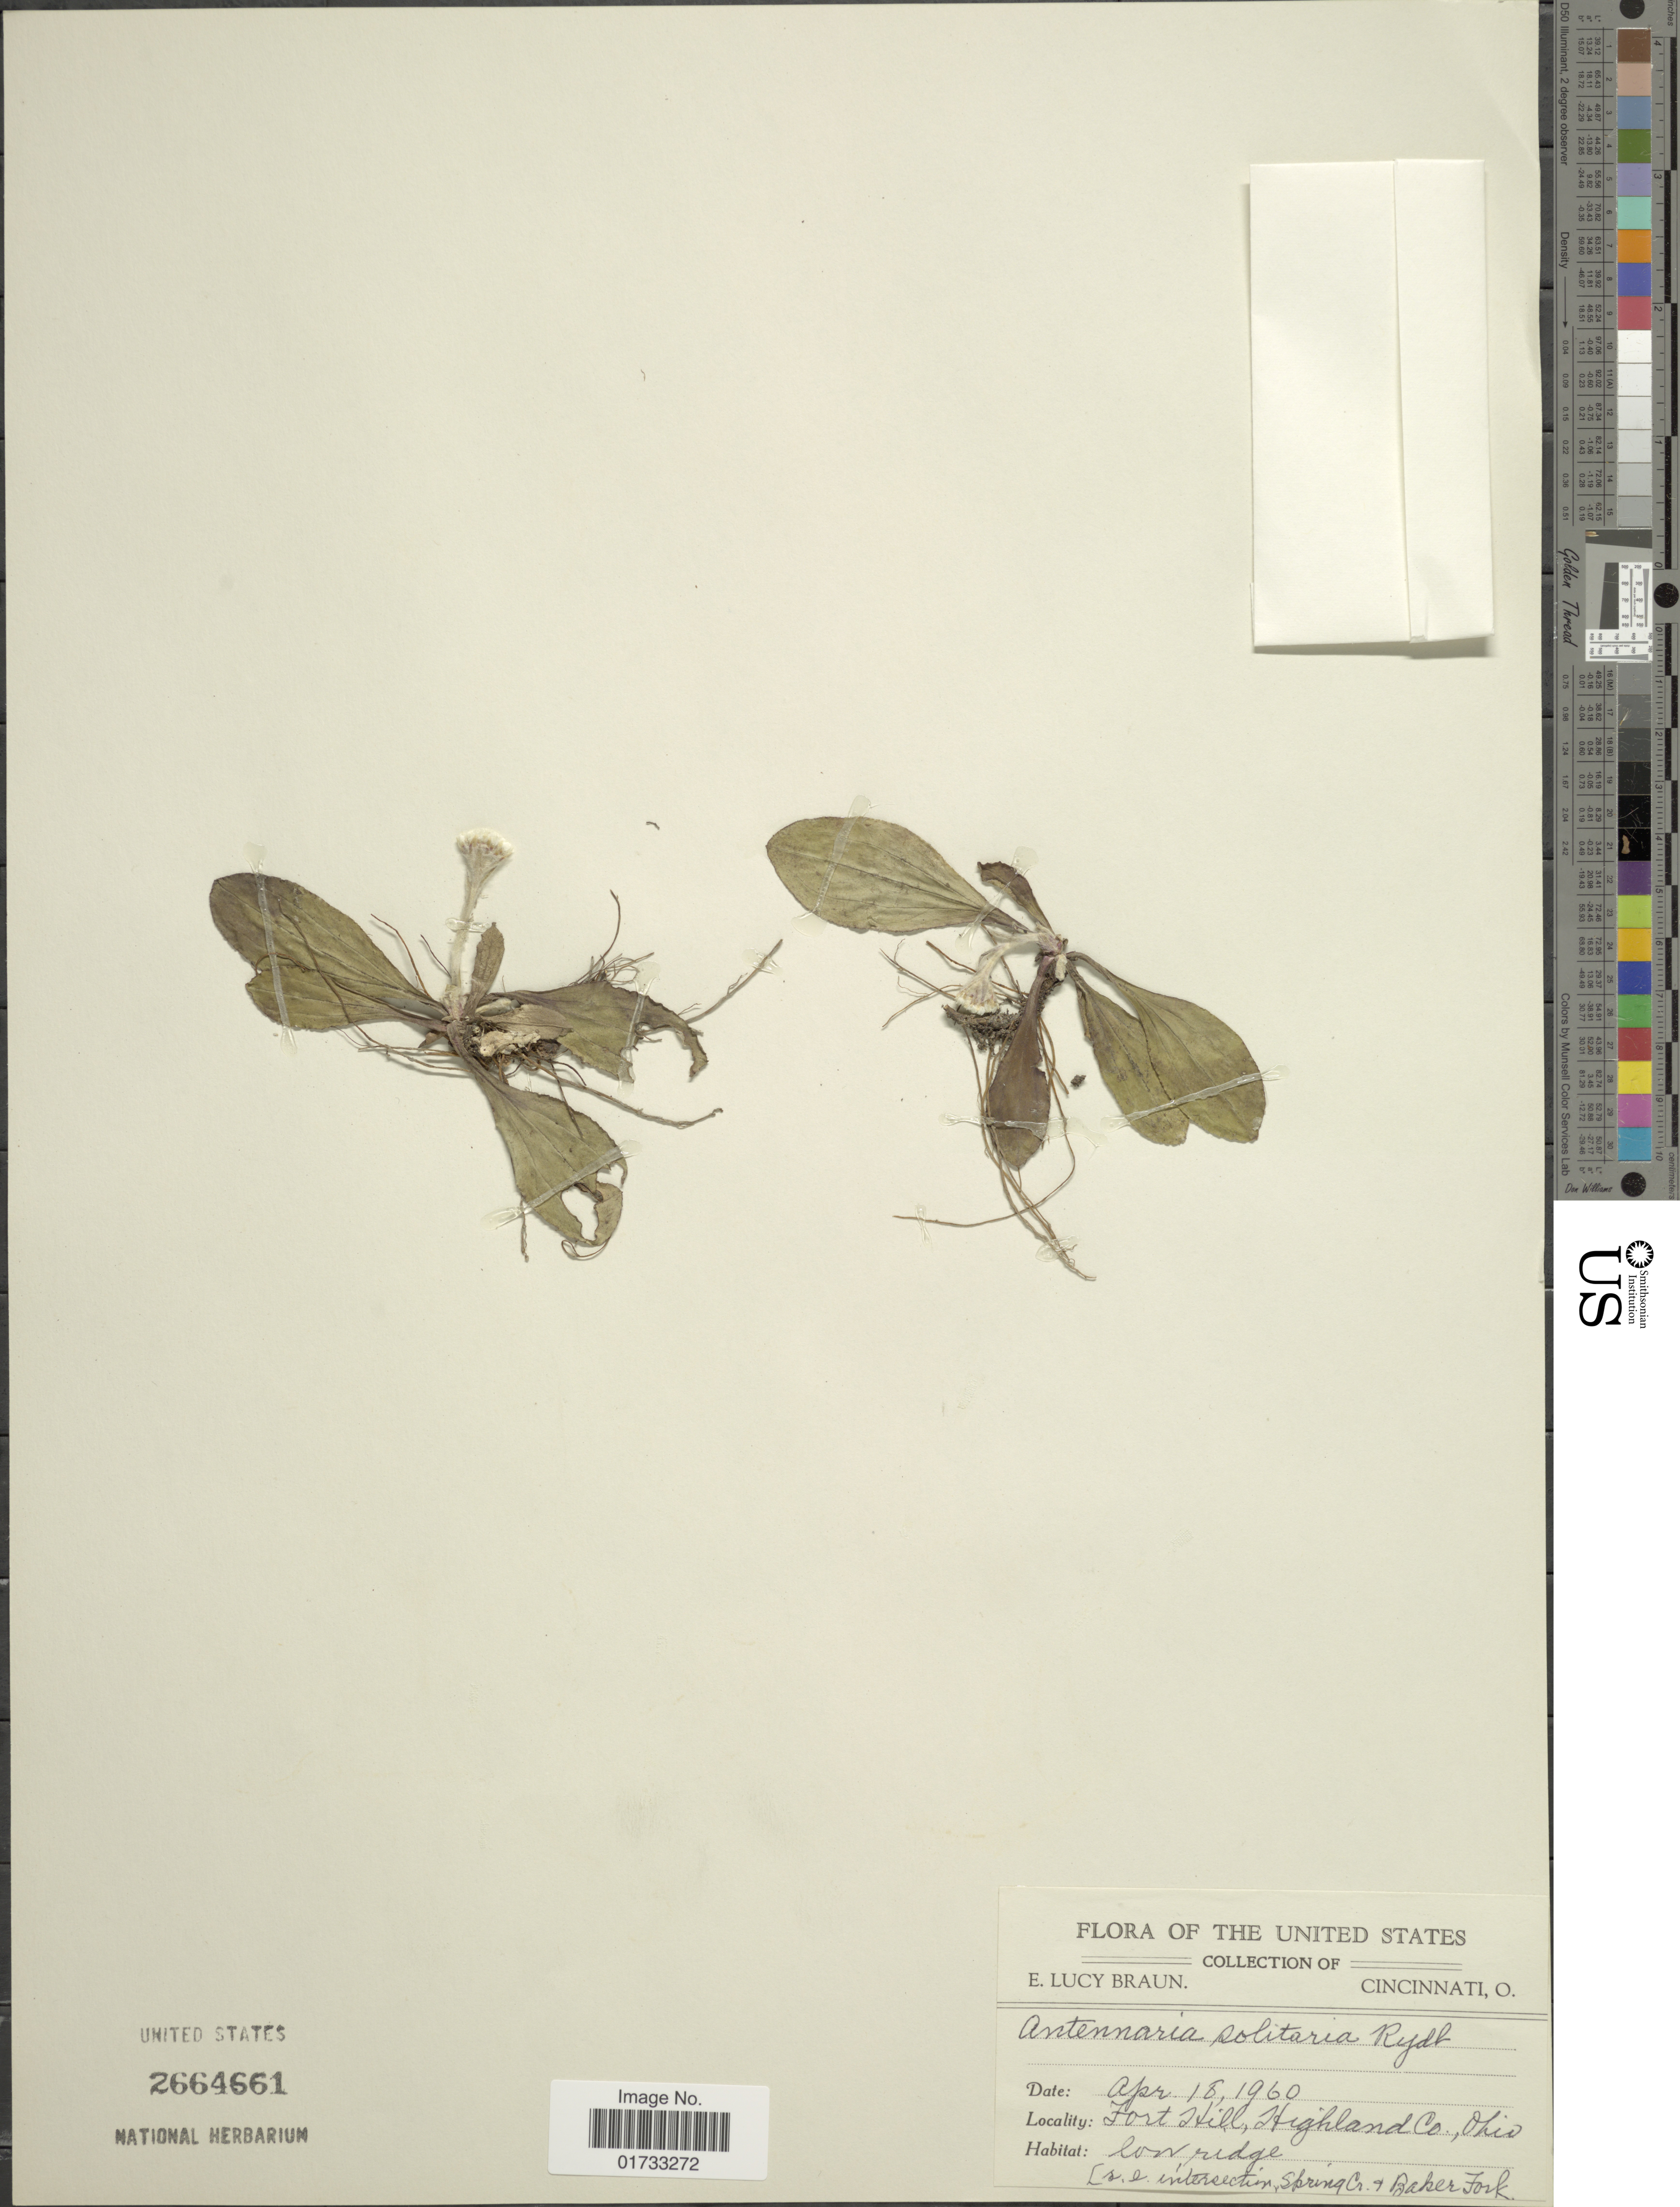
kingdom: Plantae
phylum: Tracheophyta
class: Magnoliopsida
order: Asterales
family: Asteraceae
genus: Antennaria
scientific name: Antennaria solitaria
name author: Rydb.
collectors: E. L. Braun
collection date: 1960-04-18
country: United States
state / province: Ohio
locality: Fort Hill, Highlands Co., low ridge (s.e. intersection Spring Cr. + Baker Fork)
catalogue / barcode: US 2664661